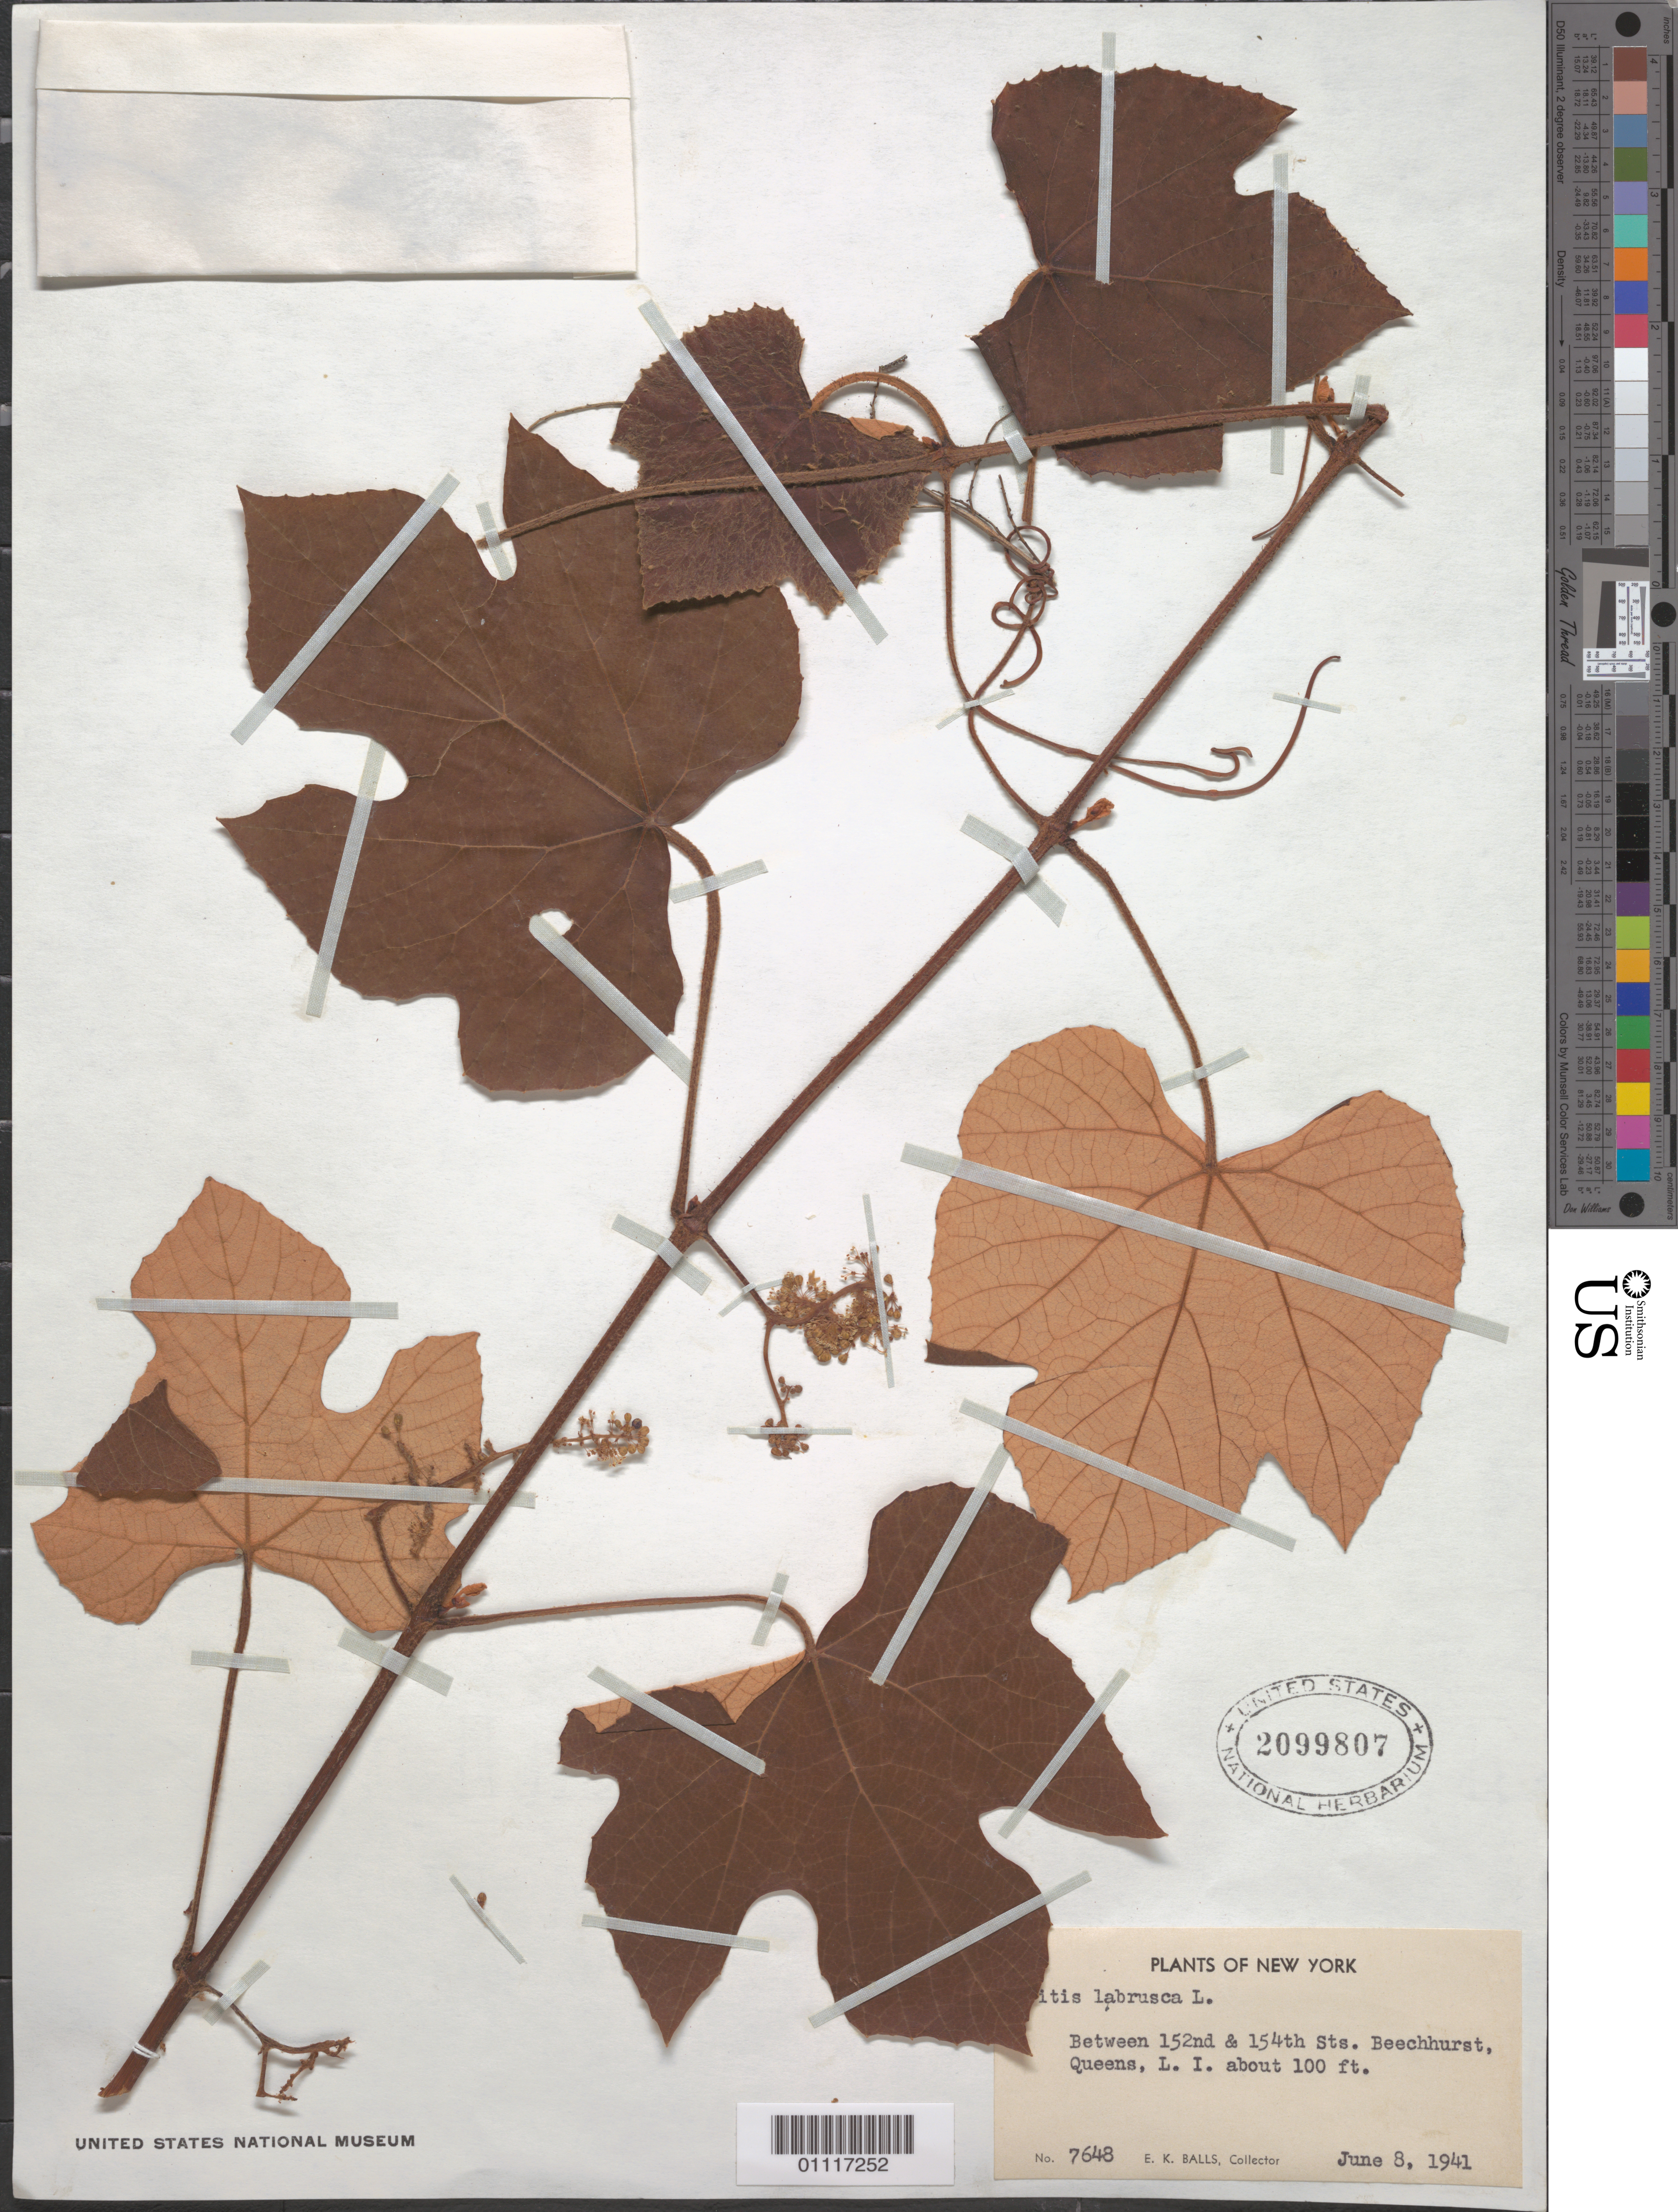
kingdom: Plantae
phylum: Tracheophyta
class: Magnoliopsida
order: Vitales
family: Vitaceae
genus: Vitis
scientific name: Vitis labrusca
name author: L.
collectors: E. K. Balls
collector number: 7648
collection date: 1941-06-08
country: United States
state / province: New York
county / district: Queens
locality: Between 152nd & 154th Sts. Beechhurst, Queens, L. I. about 100 ft.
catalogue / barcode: US 2099807